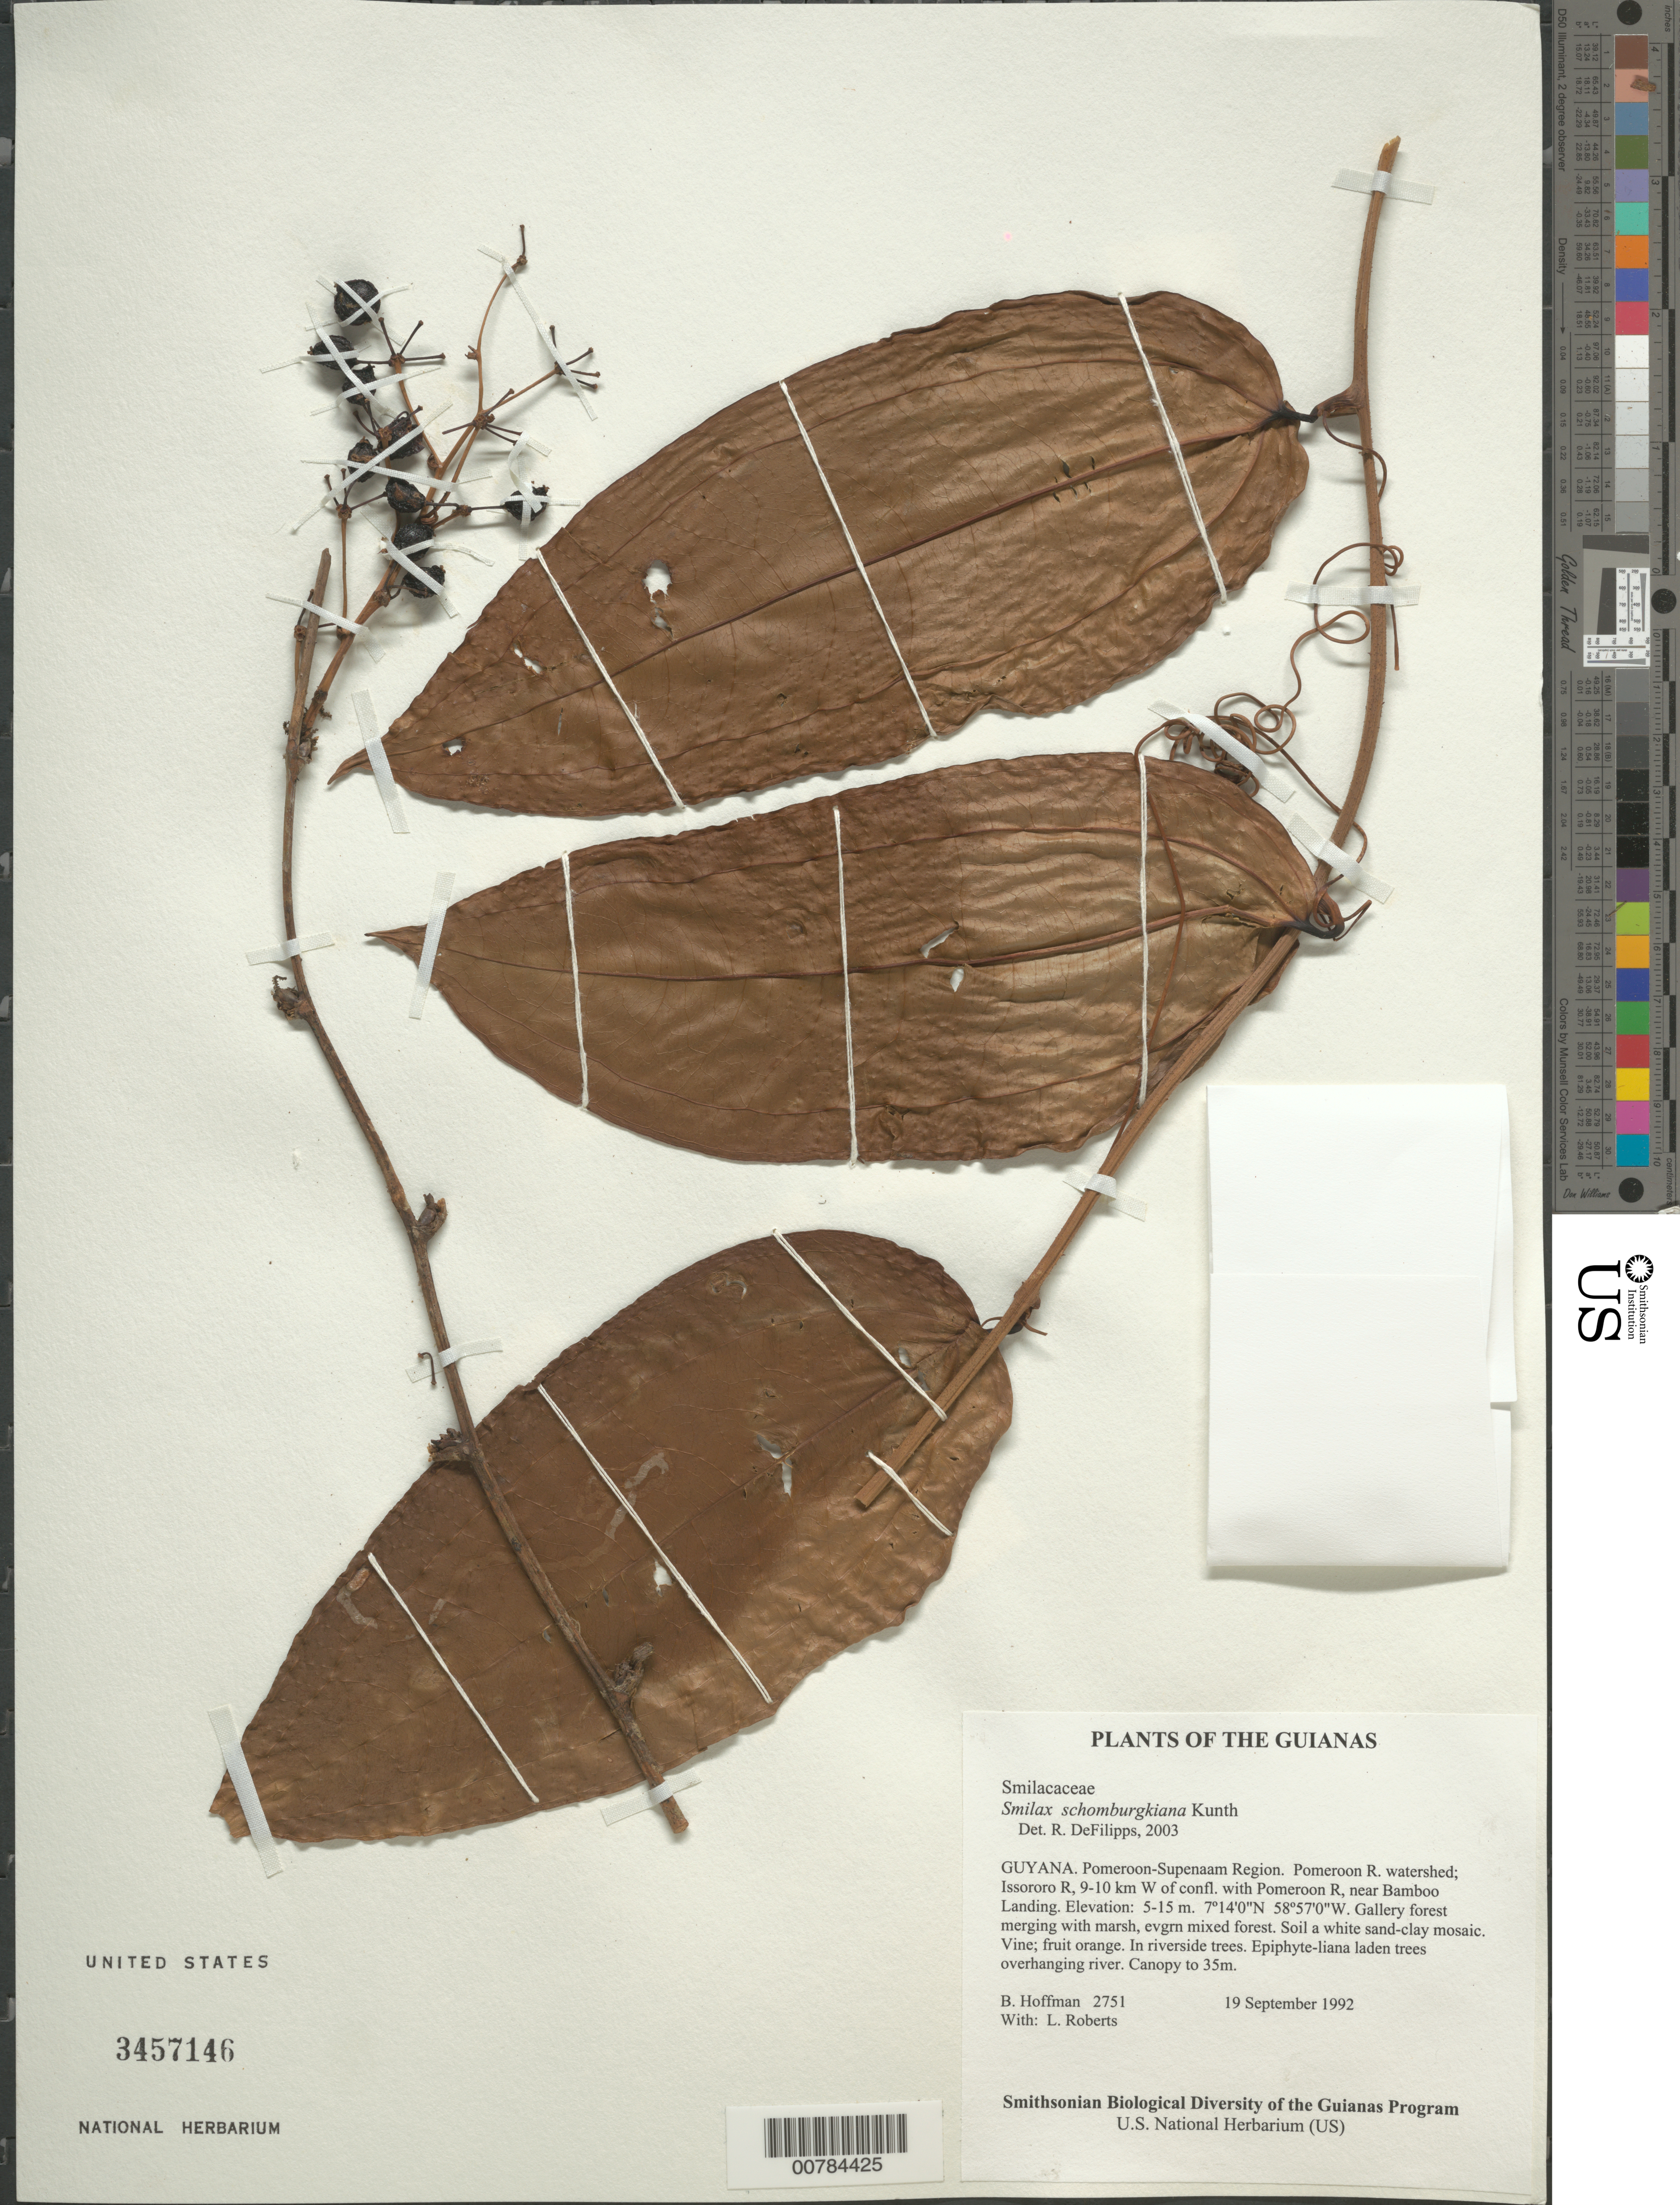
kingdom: Plantae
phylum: Tracheophyta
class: Liliopsida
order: Liliales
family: Smilacaceae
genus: Smilax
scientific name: Smilax schomburgkiana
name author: Kunth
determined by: DeFilipps, R. A.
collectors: B. Hoffman & L. Roberts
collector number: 2751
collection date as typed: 19 September 1992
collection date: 1992-09-19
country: Guyana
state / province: Pomeroon-Supenaam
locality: Pomeroon River watershed; Issororo River, 9-10 km W of confluence with Pomeroon River, near Bamboo Landing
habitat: Gallery forest merging with marsh, evgrn mixed forest. Soil a white sand-clay mosaic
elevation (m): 5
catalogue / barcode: US 3457146